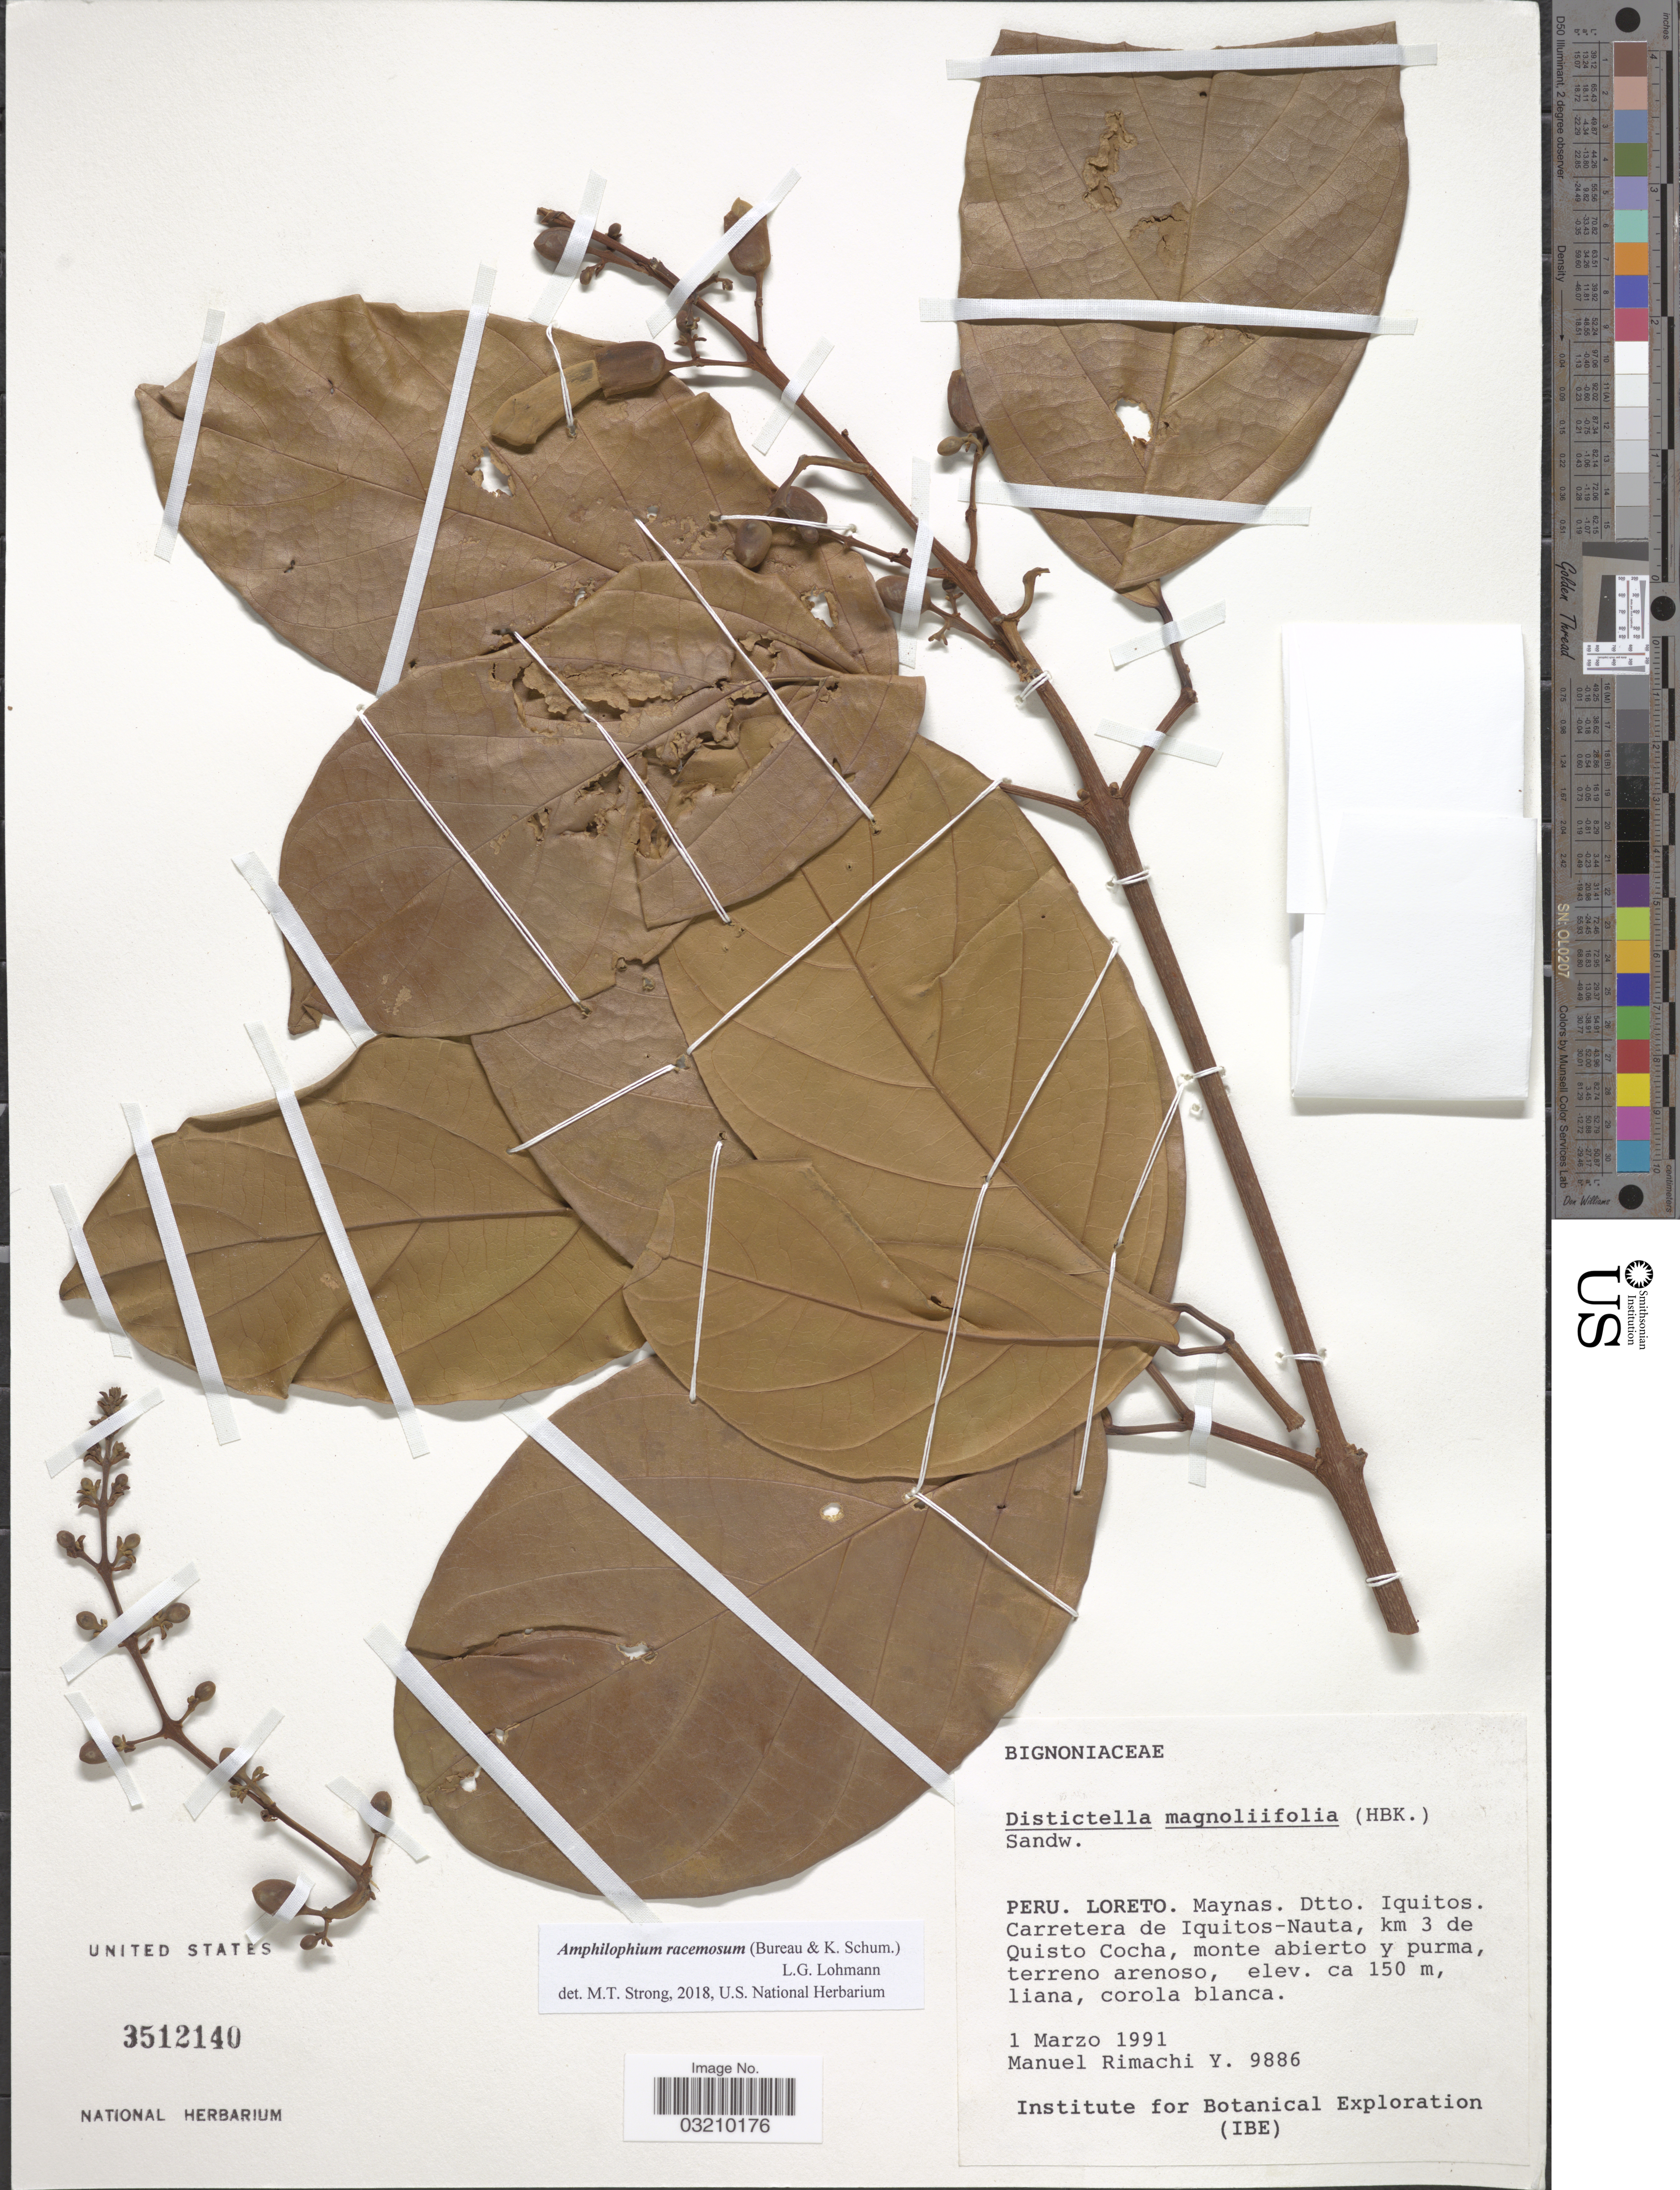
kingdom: Plantae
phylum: Tracheophyta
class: Magnoliopsida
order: Lamiales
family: Bignoniaceae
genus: Amphilophium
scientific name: Amphilophium racemosum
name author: (Bureau & K. Schum.) L.G. Lohmann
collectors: M. Rimachi Y.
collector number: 9886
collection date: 1991-03-01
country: Peru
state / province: Loreto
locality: Maynas. Dtto. Iquitos. Carretera de Iquitos-Nauta, km 3 de Quisto Cocha.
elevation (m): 150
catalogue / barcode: US 3512140